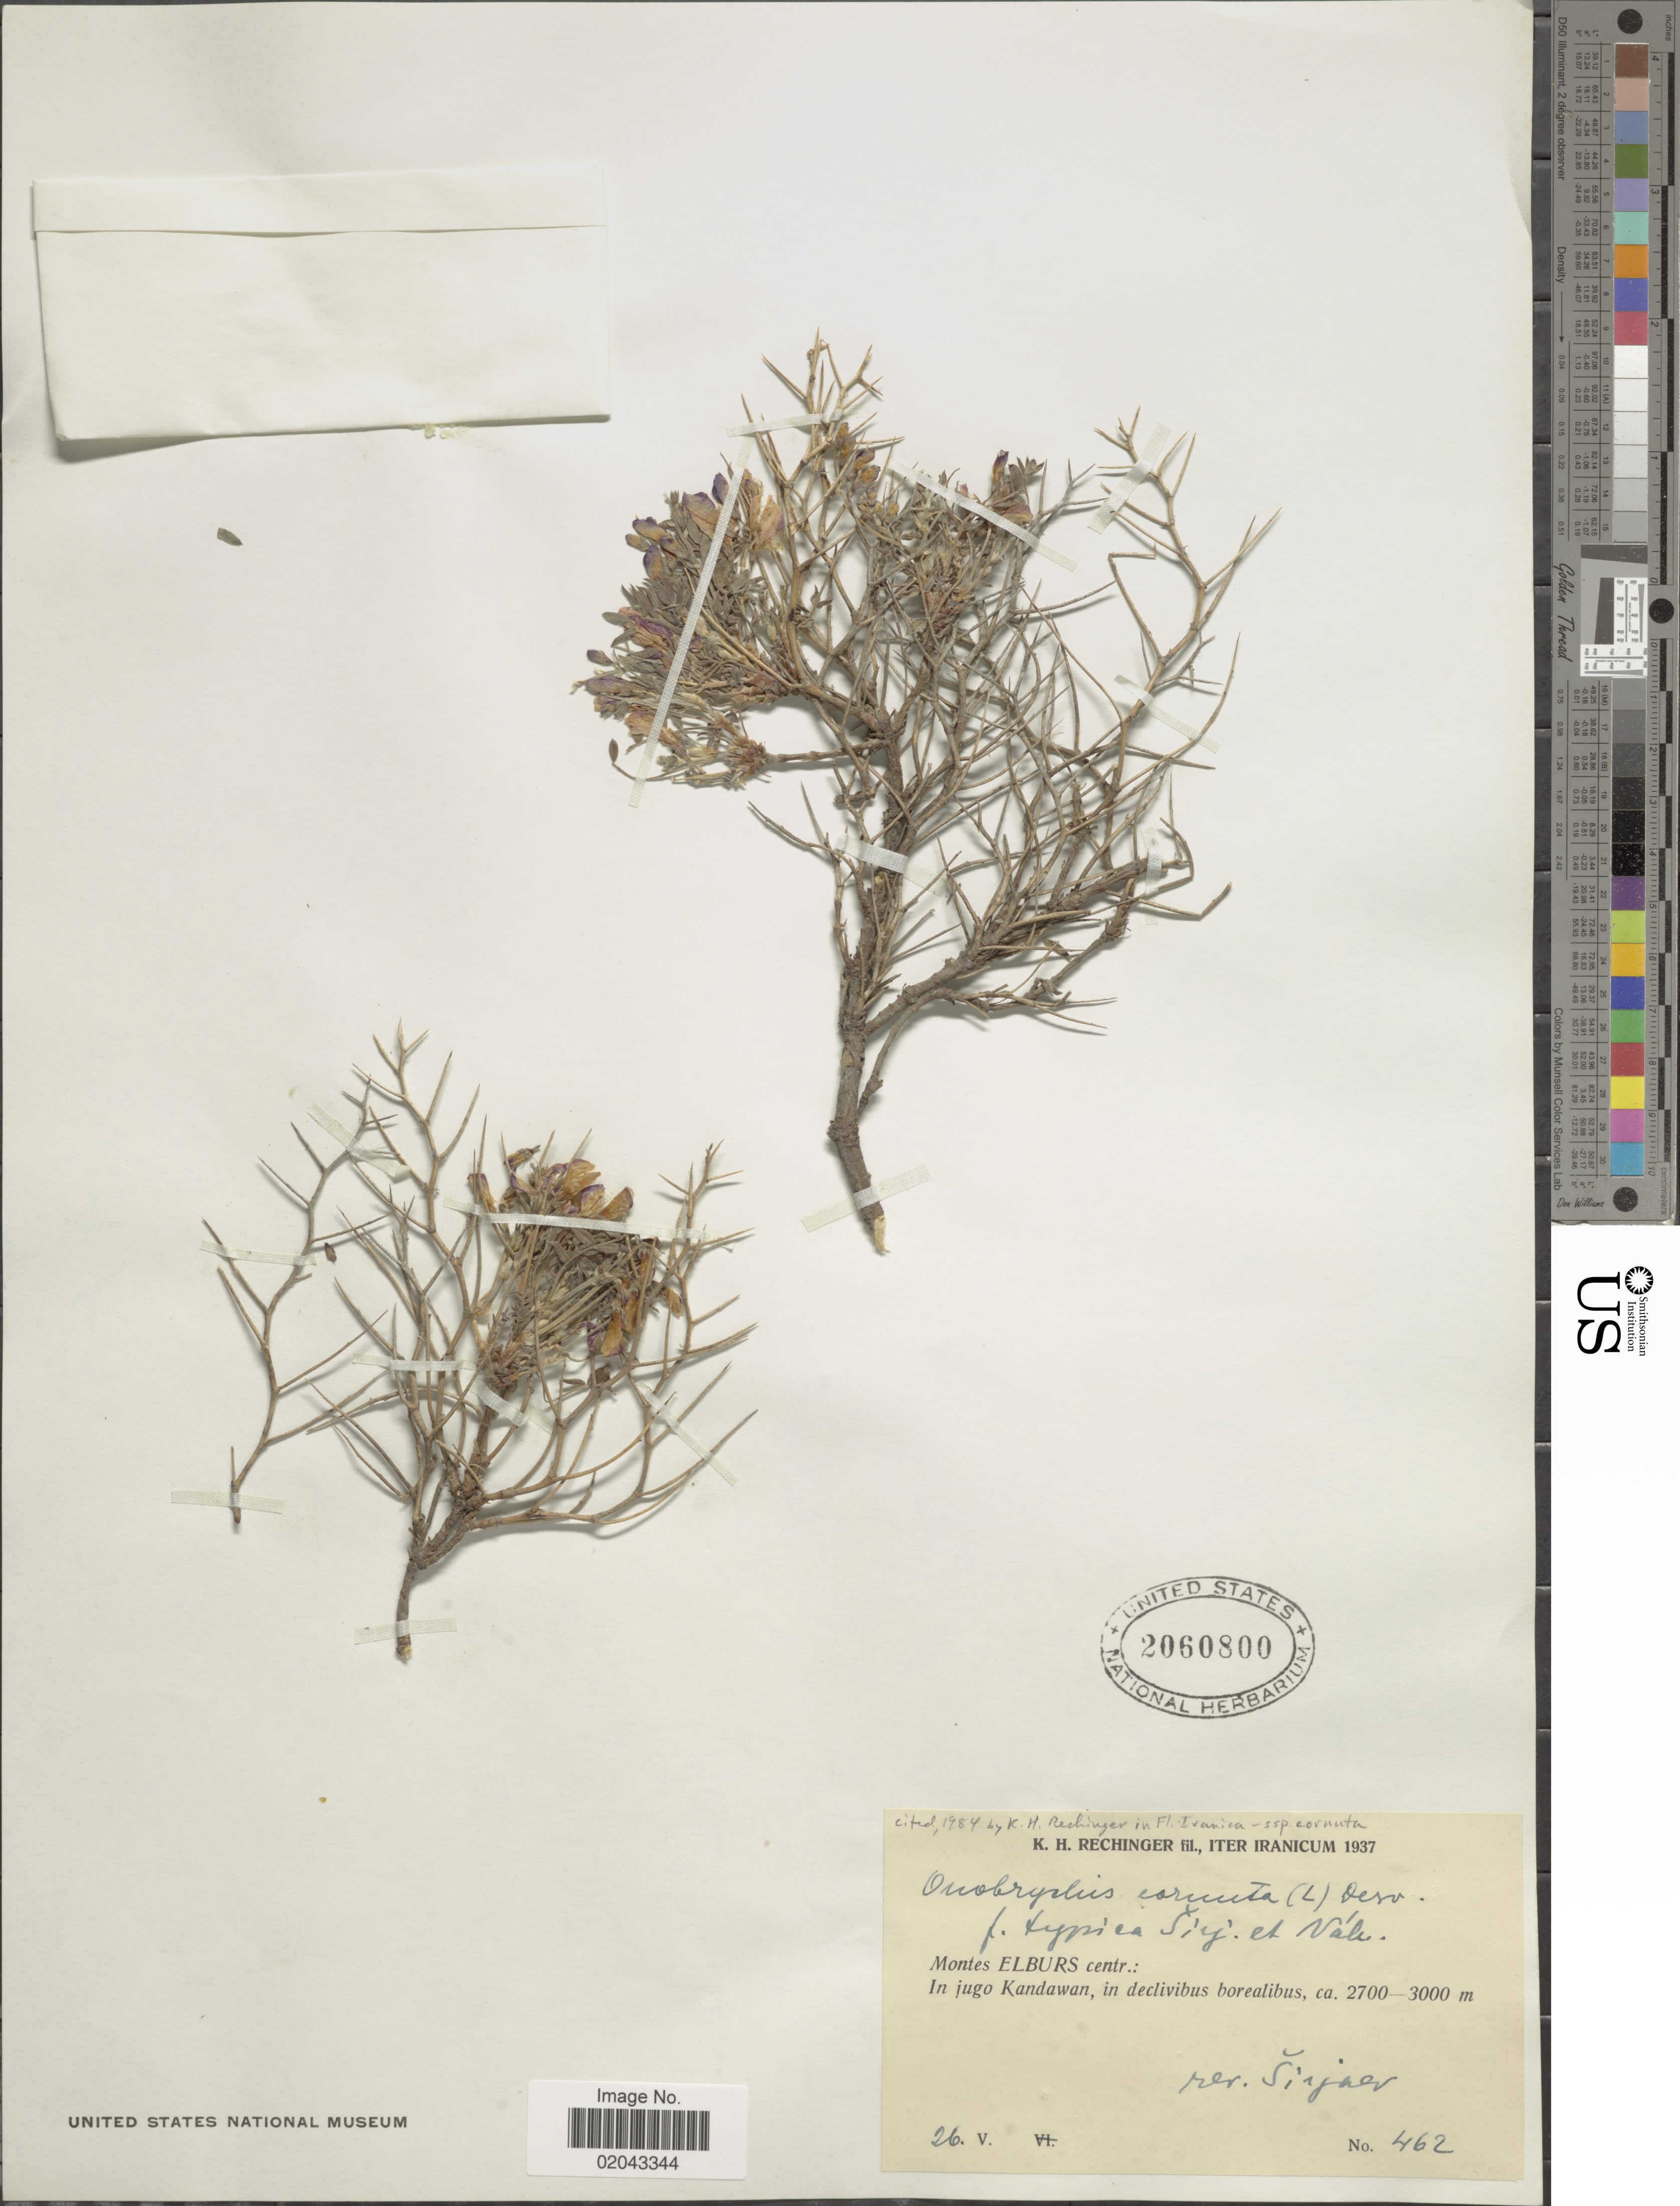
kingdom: Plantae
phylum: Tracheophyta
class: Magnoliopsida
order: Fabales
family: Fabaceae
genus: Onobrychis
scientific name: Onobrychis cornuta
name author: (L.) Desv.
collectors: K. H. Rechinger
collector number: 462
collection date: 1937-05-26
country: Iran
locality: Iter Iranicum, Montes Elburs centr.: In jugu Kandawan, in declivibus borealibus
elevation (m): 2700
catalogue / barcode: US 2060800